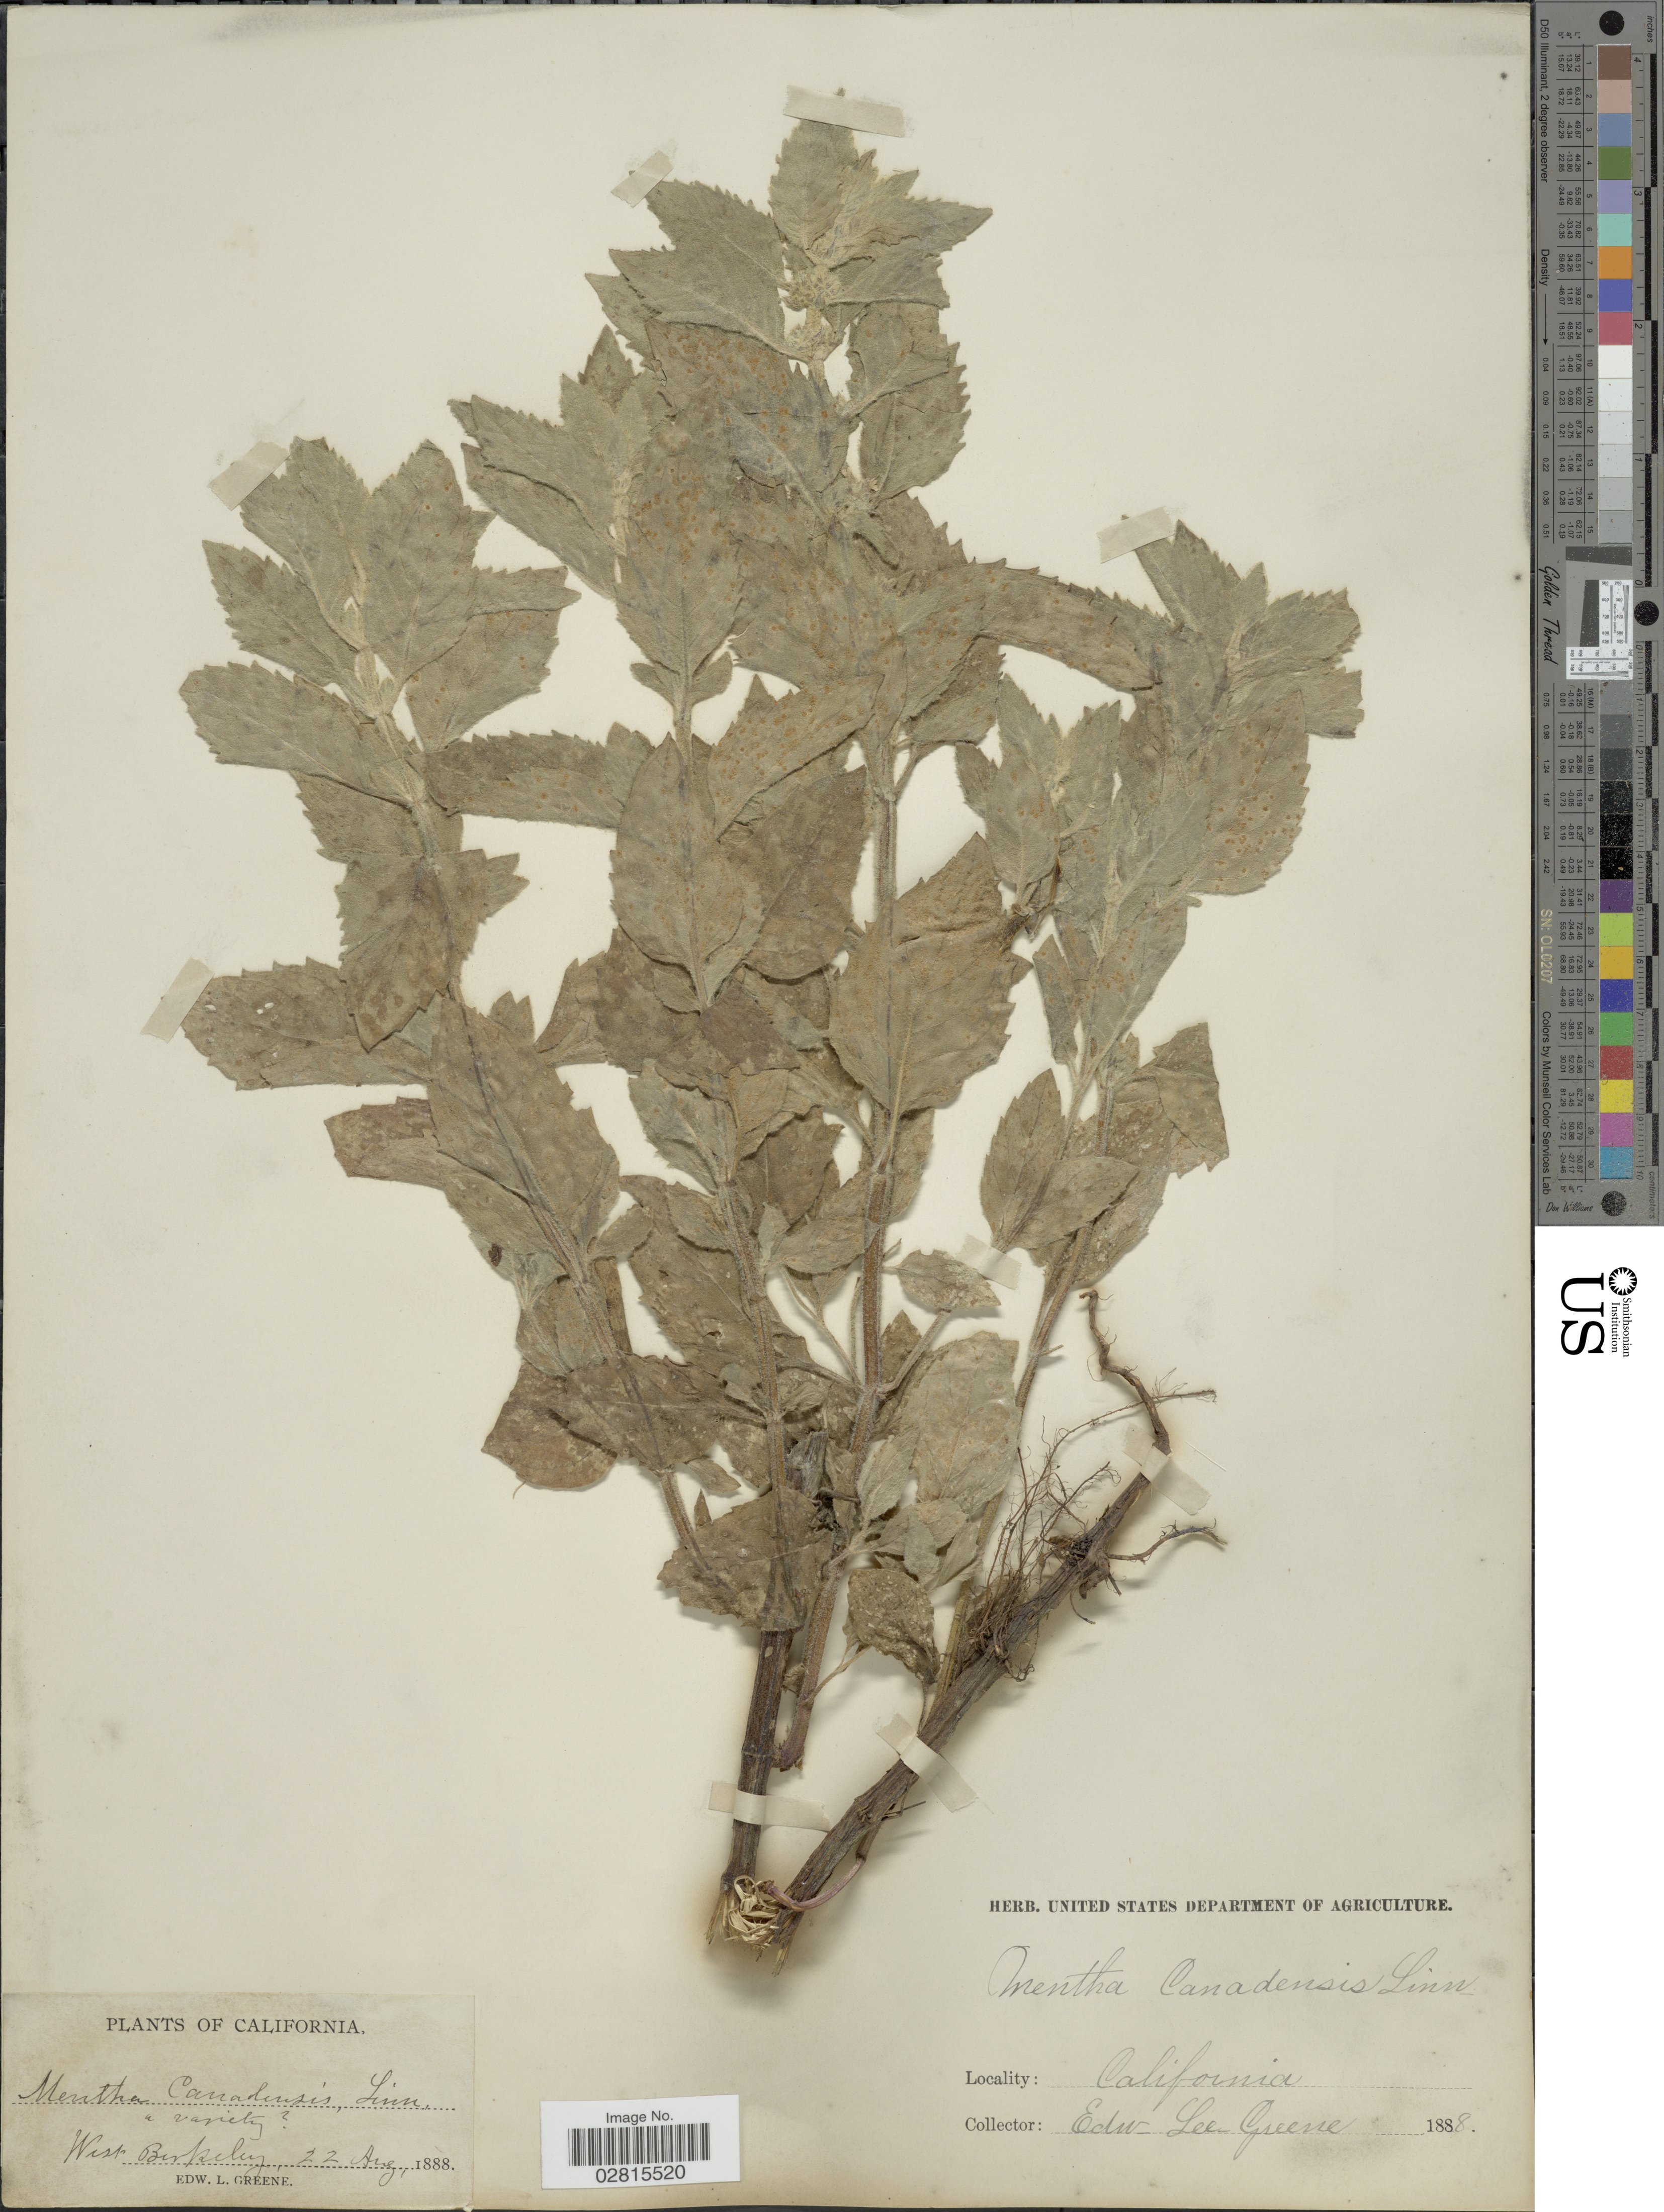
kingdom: Plantae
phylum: Tracheophyta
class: Magnoliopsida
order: Lamiales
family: Lamiaceae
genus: Mentha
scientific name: Mentha lanata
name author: Gand.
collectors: E. L. Greene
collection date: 1888-08-22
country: United States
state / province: California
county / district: Alameda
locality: West Berkeley.